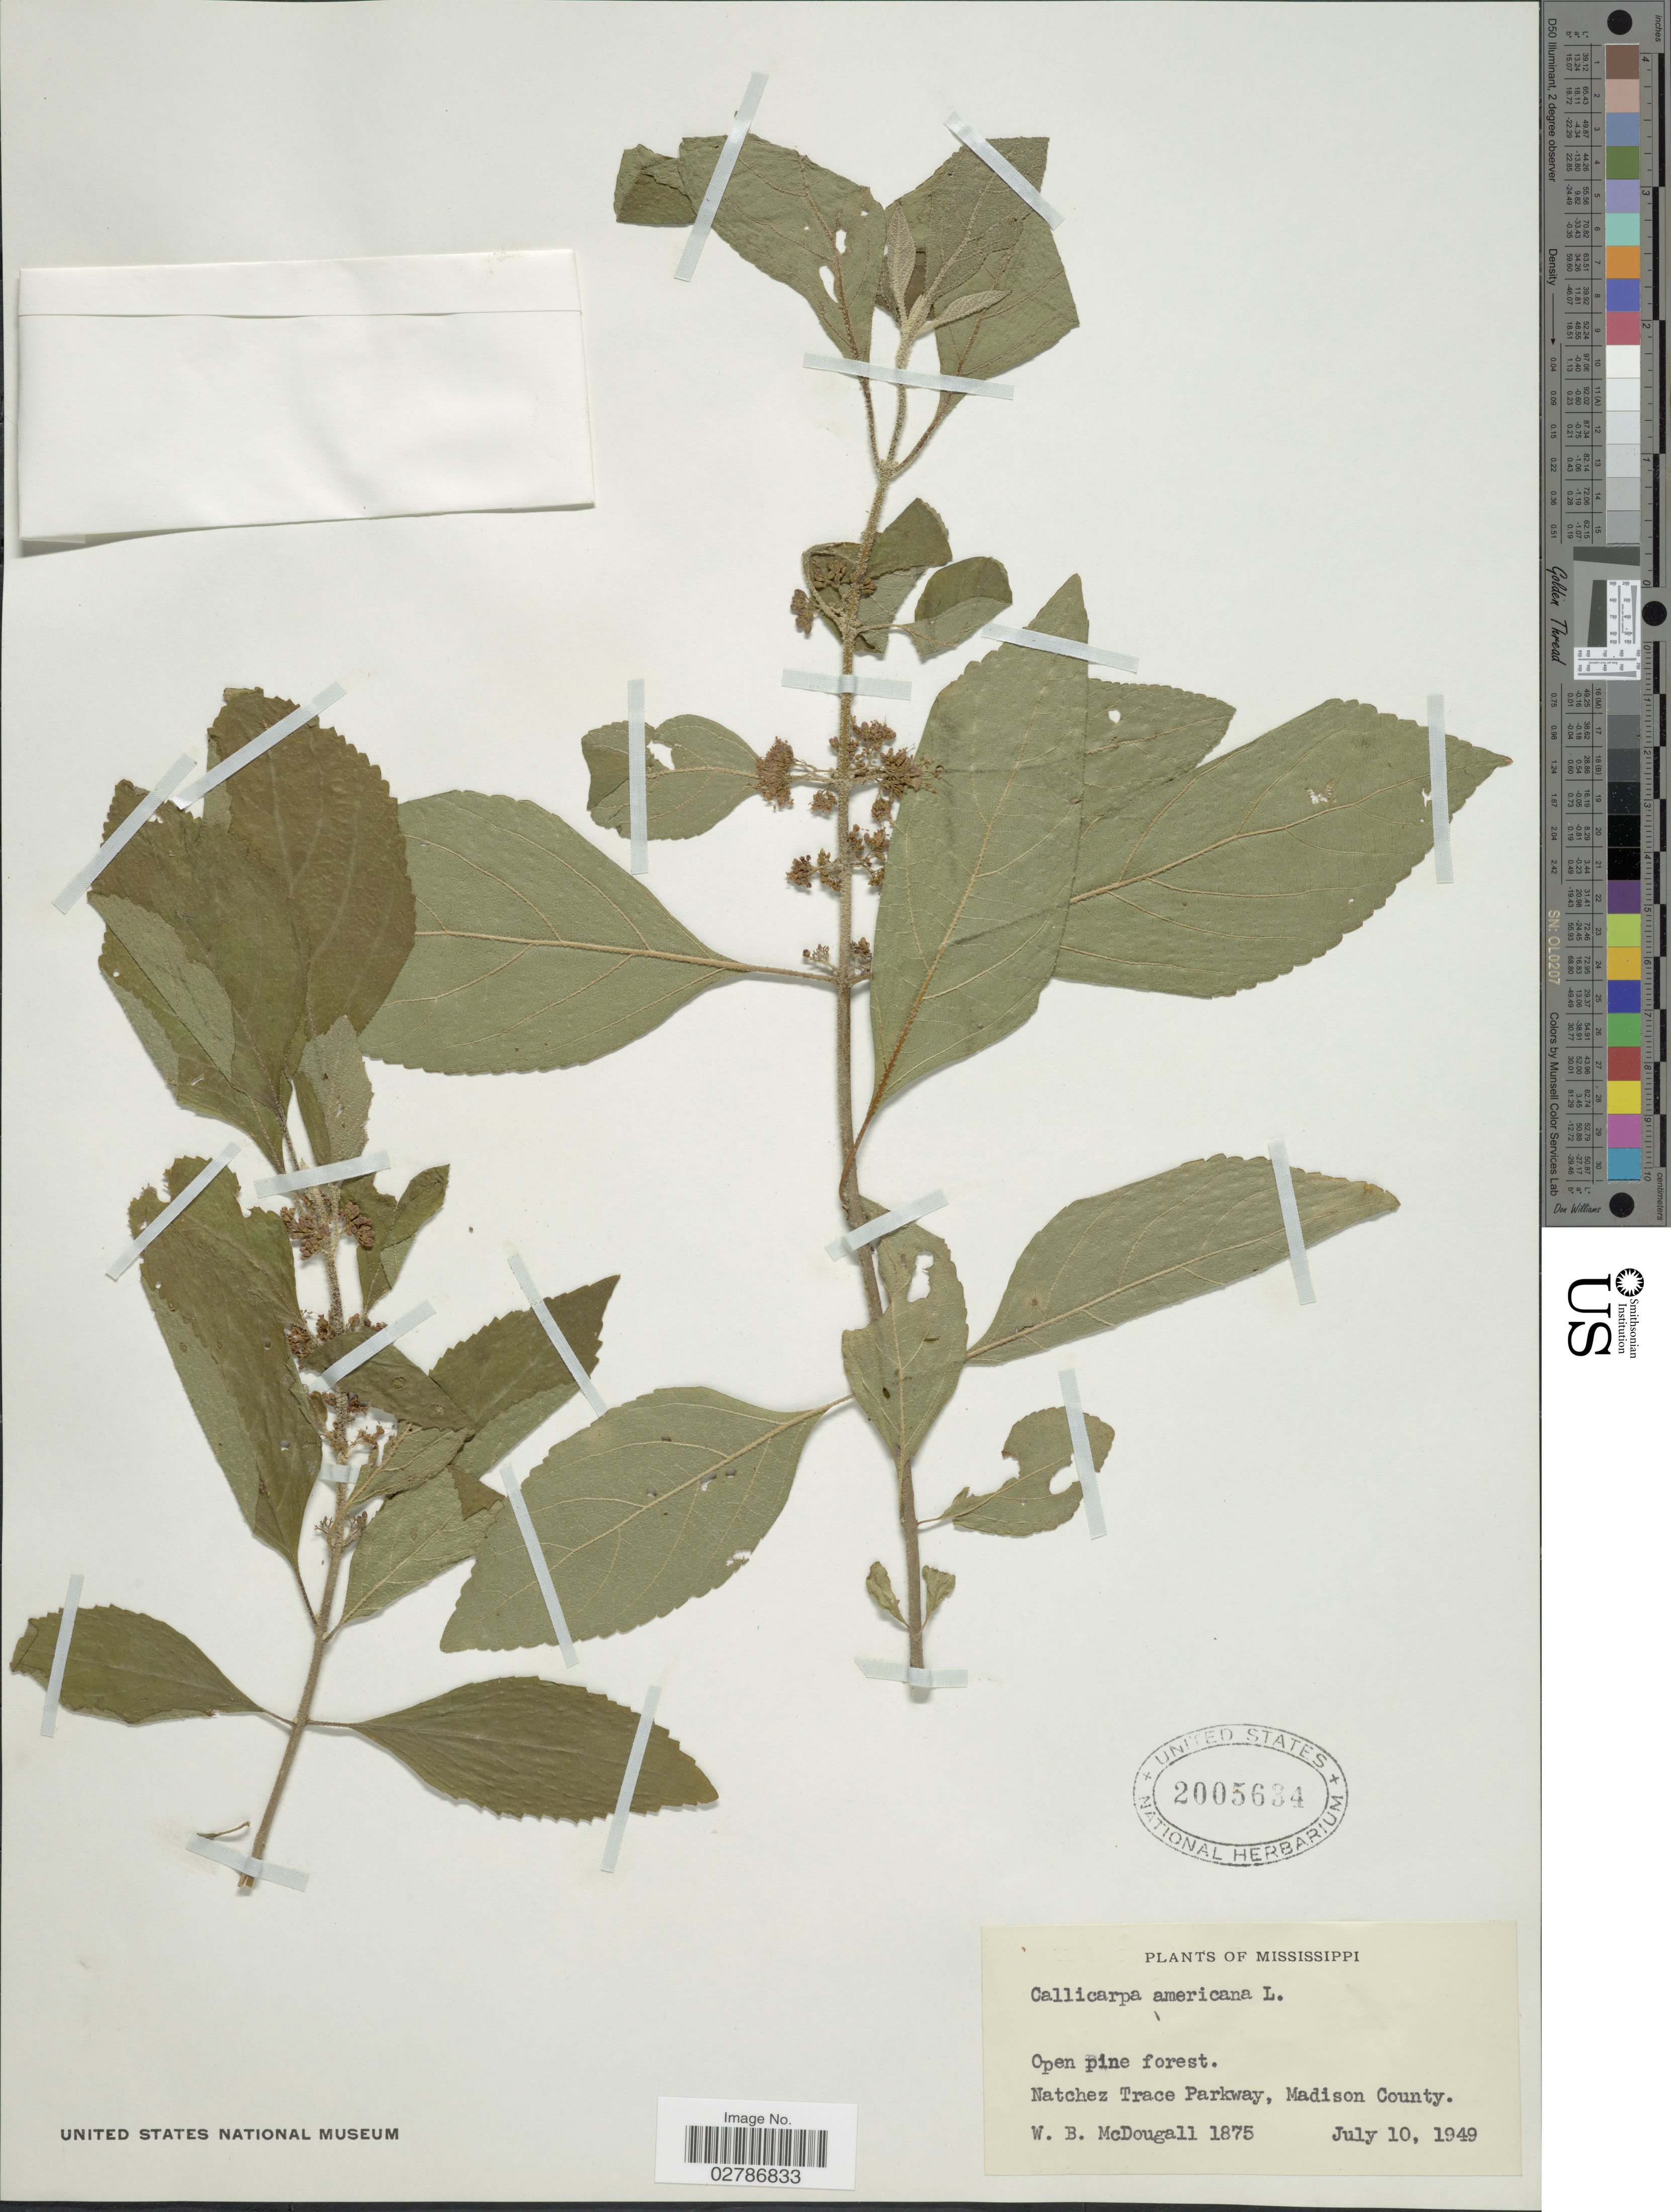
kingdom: Plantae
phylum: Tracheophyta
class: Magnoliopsida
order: Lamiales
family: Lamiaceae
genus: Callicarpa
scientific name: Callicarpa americana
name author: L.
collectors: W. B. McDougall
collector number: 1875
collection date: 1949-07-10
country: United States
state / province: Mississippi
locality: Natchez Trace Parkway, Madison County.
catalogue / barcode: US 2005634